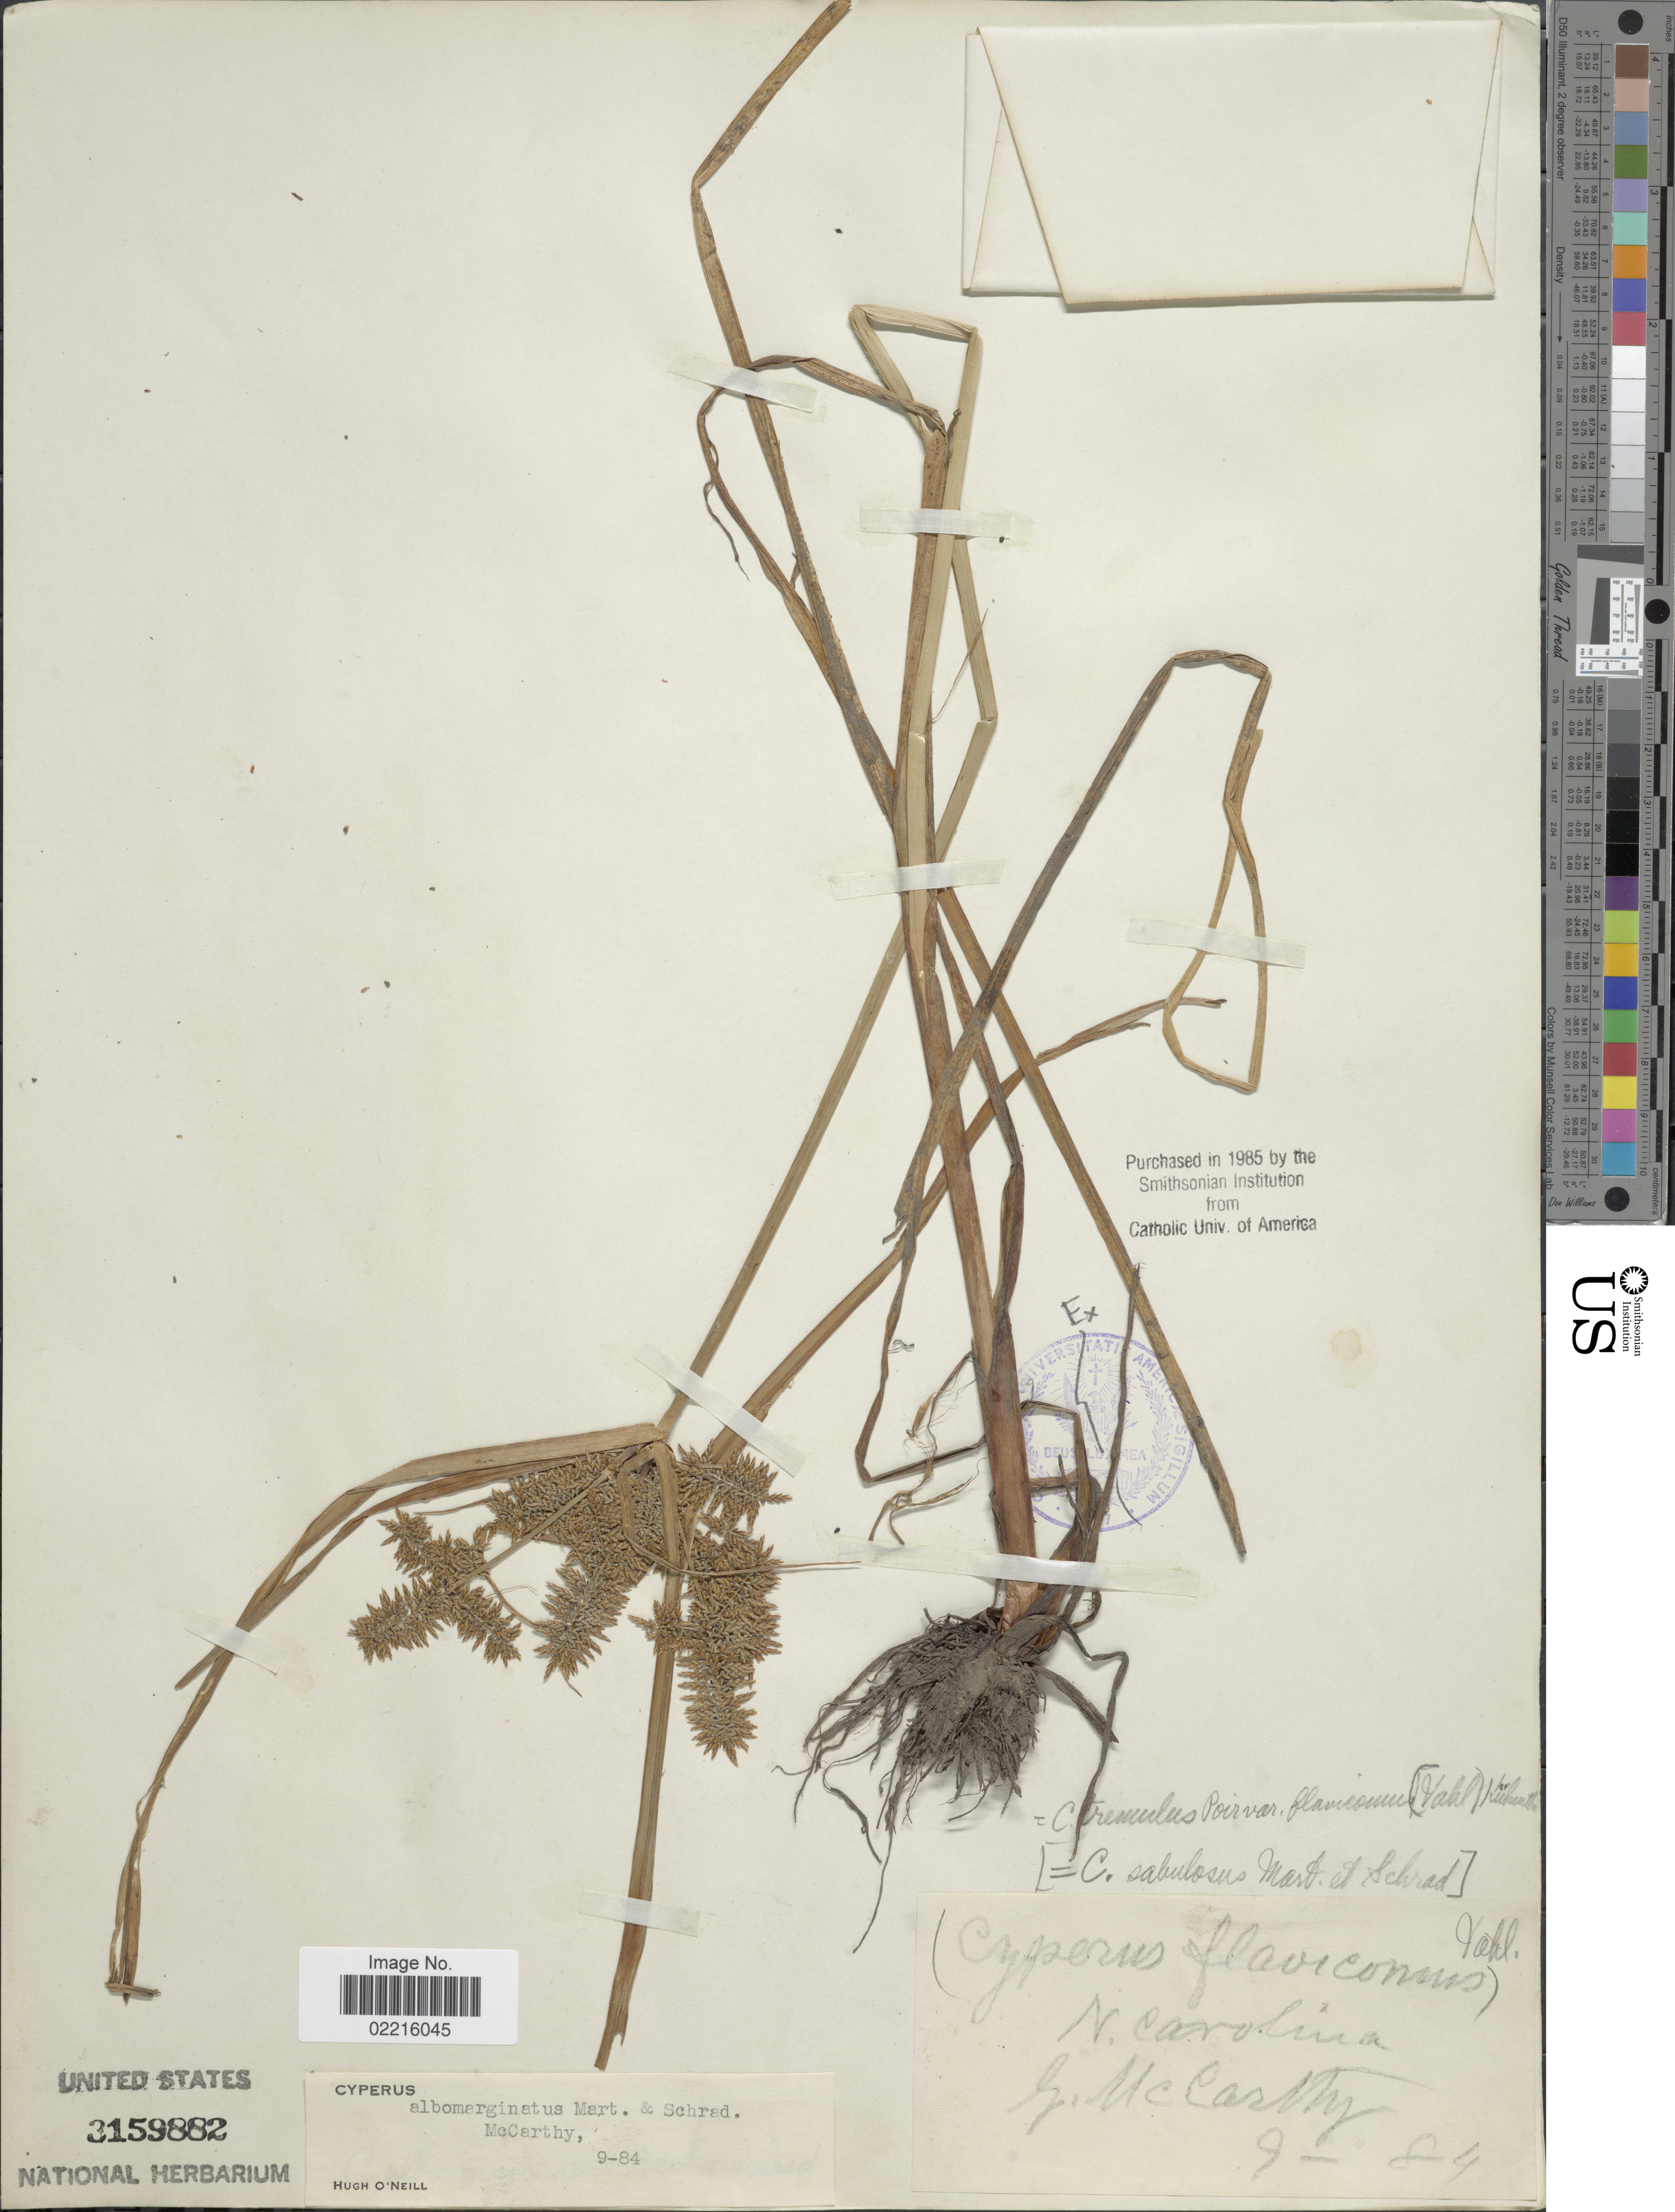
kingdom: Plantae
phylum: Tracheophyta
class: Liliopsida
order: Poales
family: Cyperaceae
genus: Cyperus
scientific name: Cyperus flavicomus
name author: Michx.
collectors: G. McCarthy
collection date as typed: Transcribed d/m/y: /9/84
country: United States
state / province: North Carolina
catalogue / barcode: US 3159882